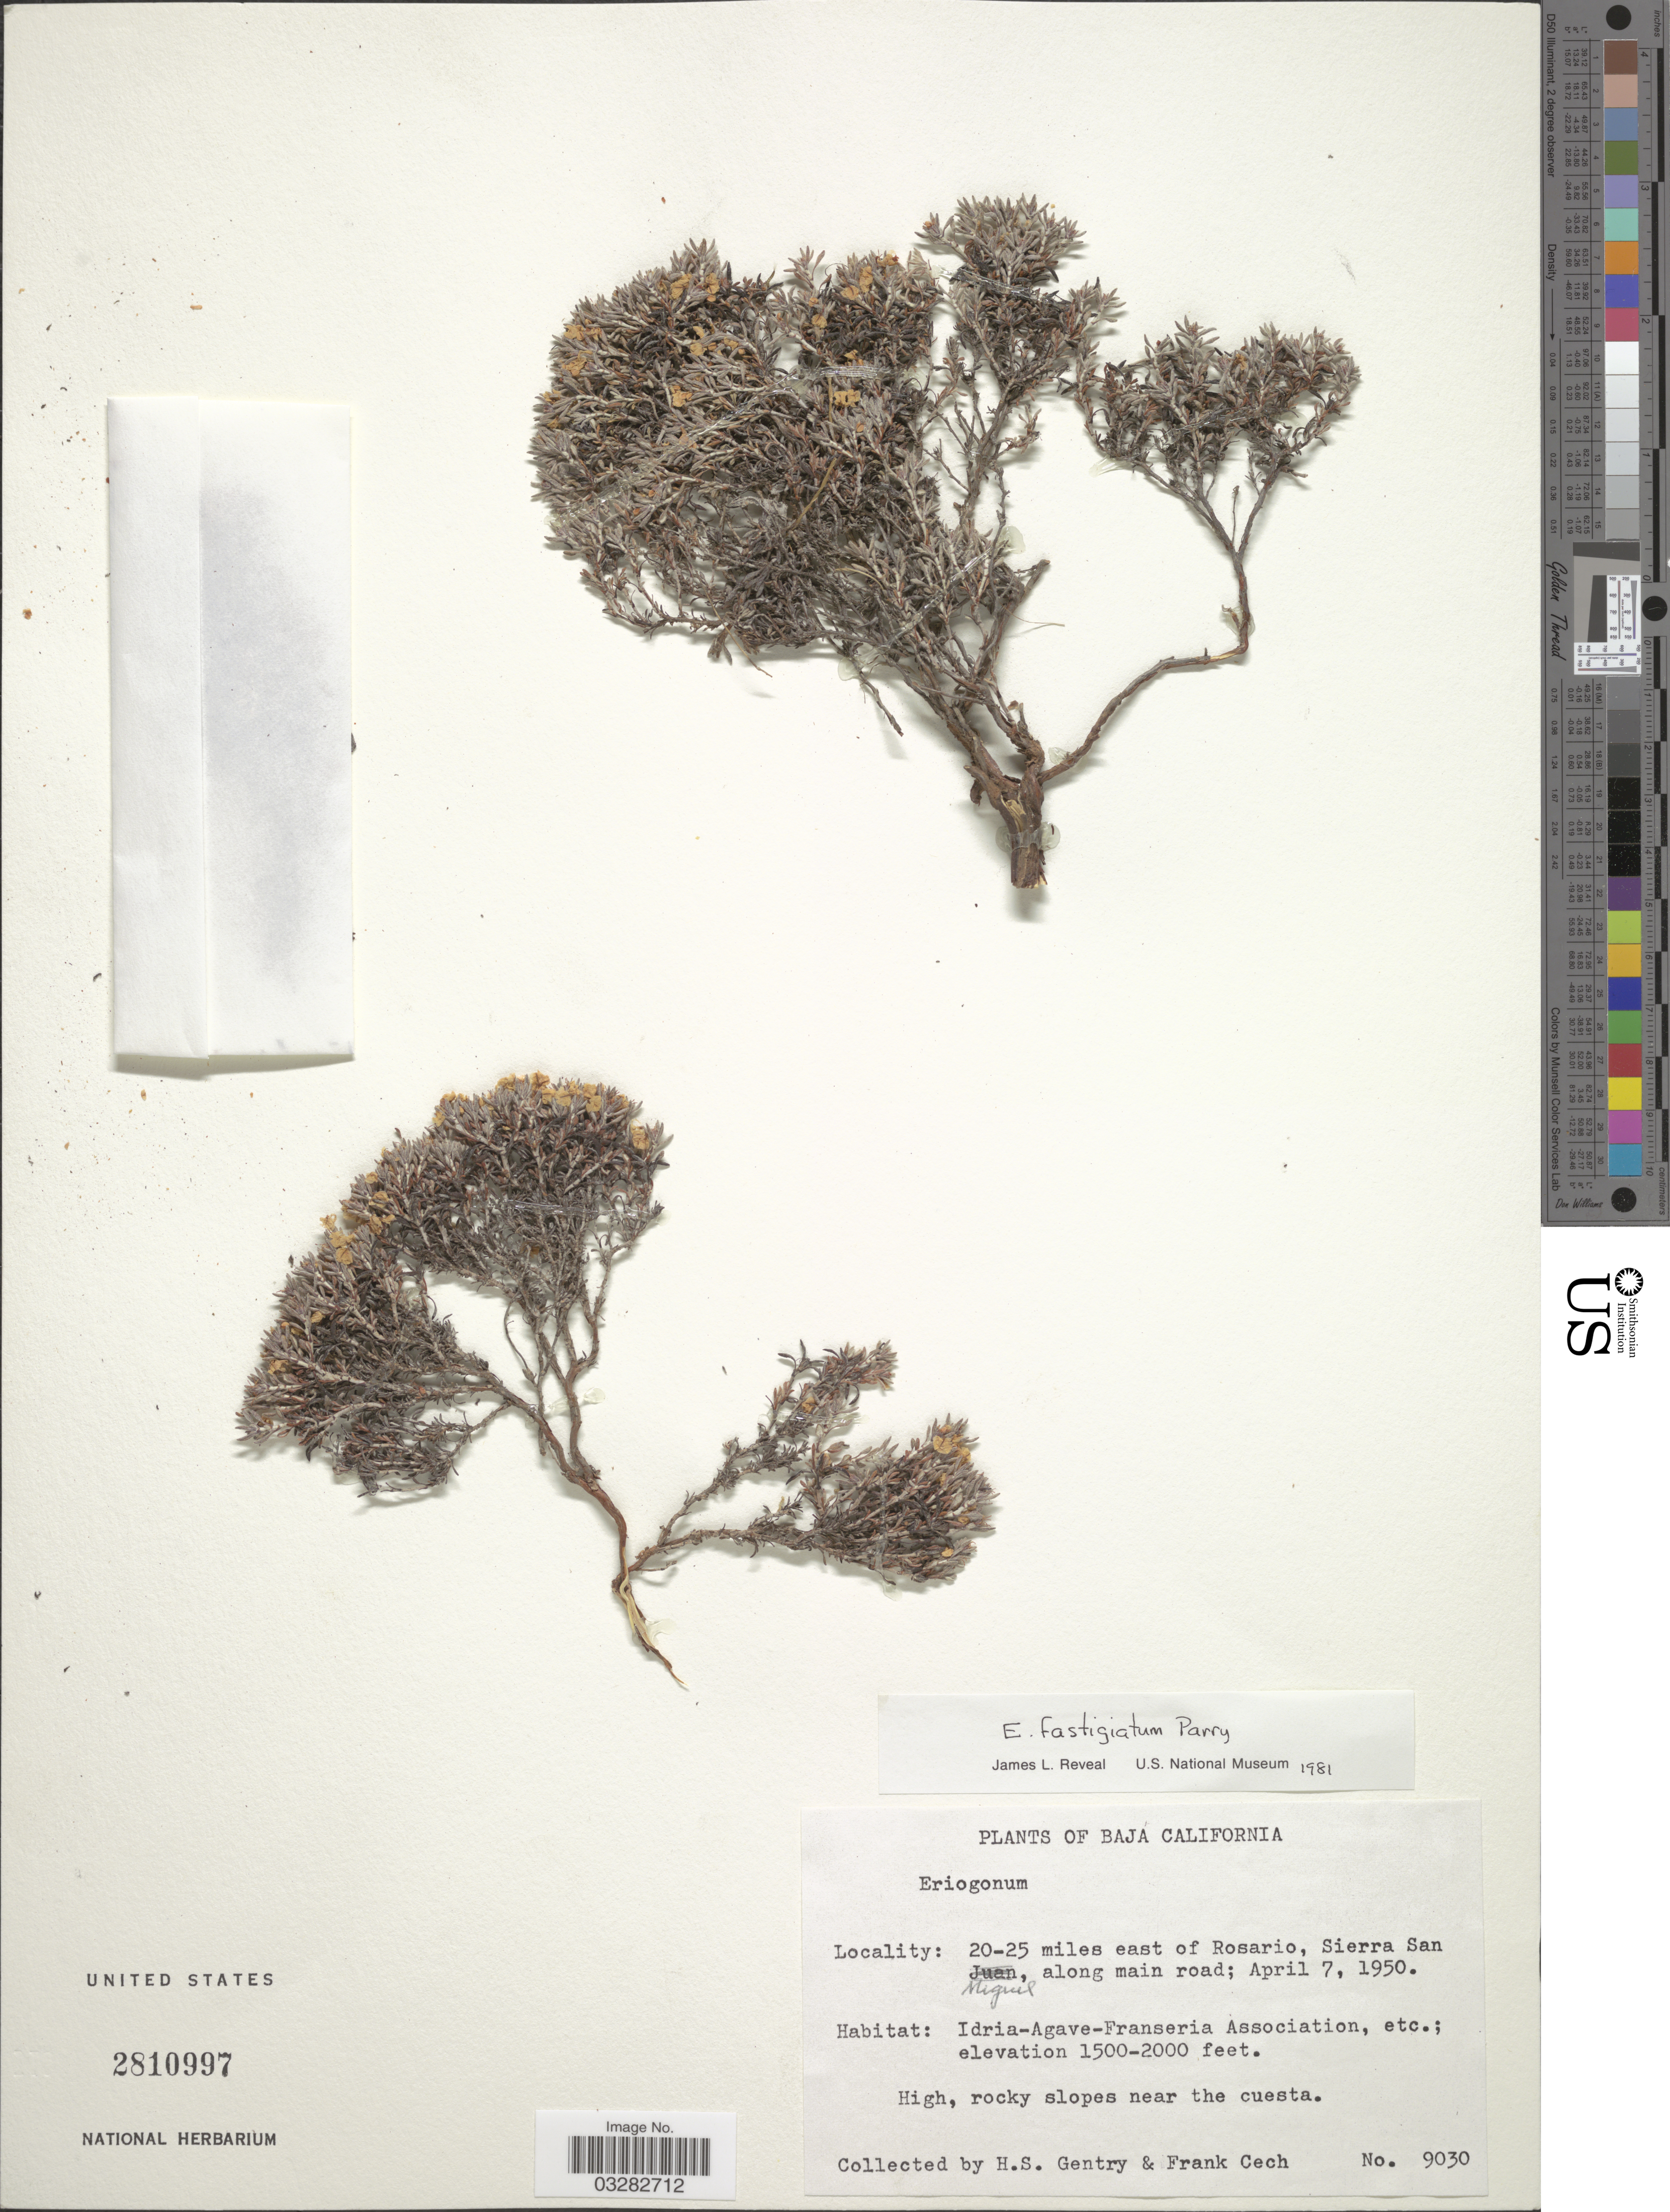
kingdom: Plantae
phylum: Tracheophyta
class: Magnoliopsida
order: Caryophyllales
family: Polygonaceae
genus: Eriogonum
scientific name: Eriogonum fastigiatum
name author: Parry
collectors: H. S. Gentry & F. Cech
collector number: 9030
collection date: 1950-04-07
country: Mexico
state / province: Baja California Norte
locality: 20-25 miles east of Rosario, Sierra San Miguel, along main road.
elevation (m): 457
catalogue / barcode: US 2810997